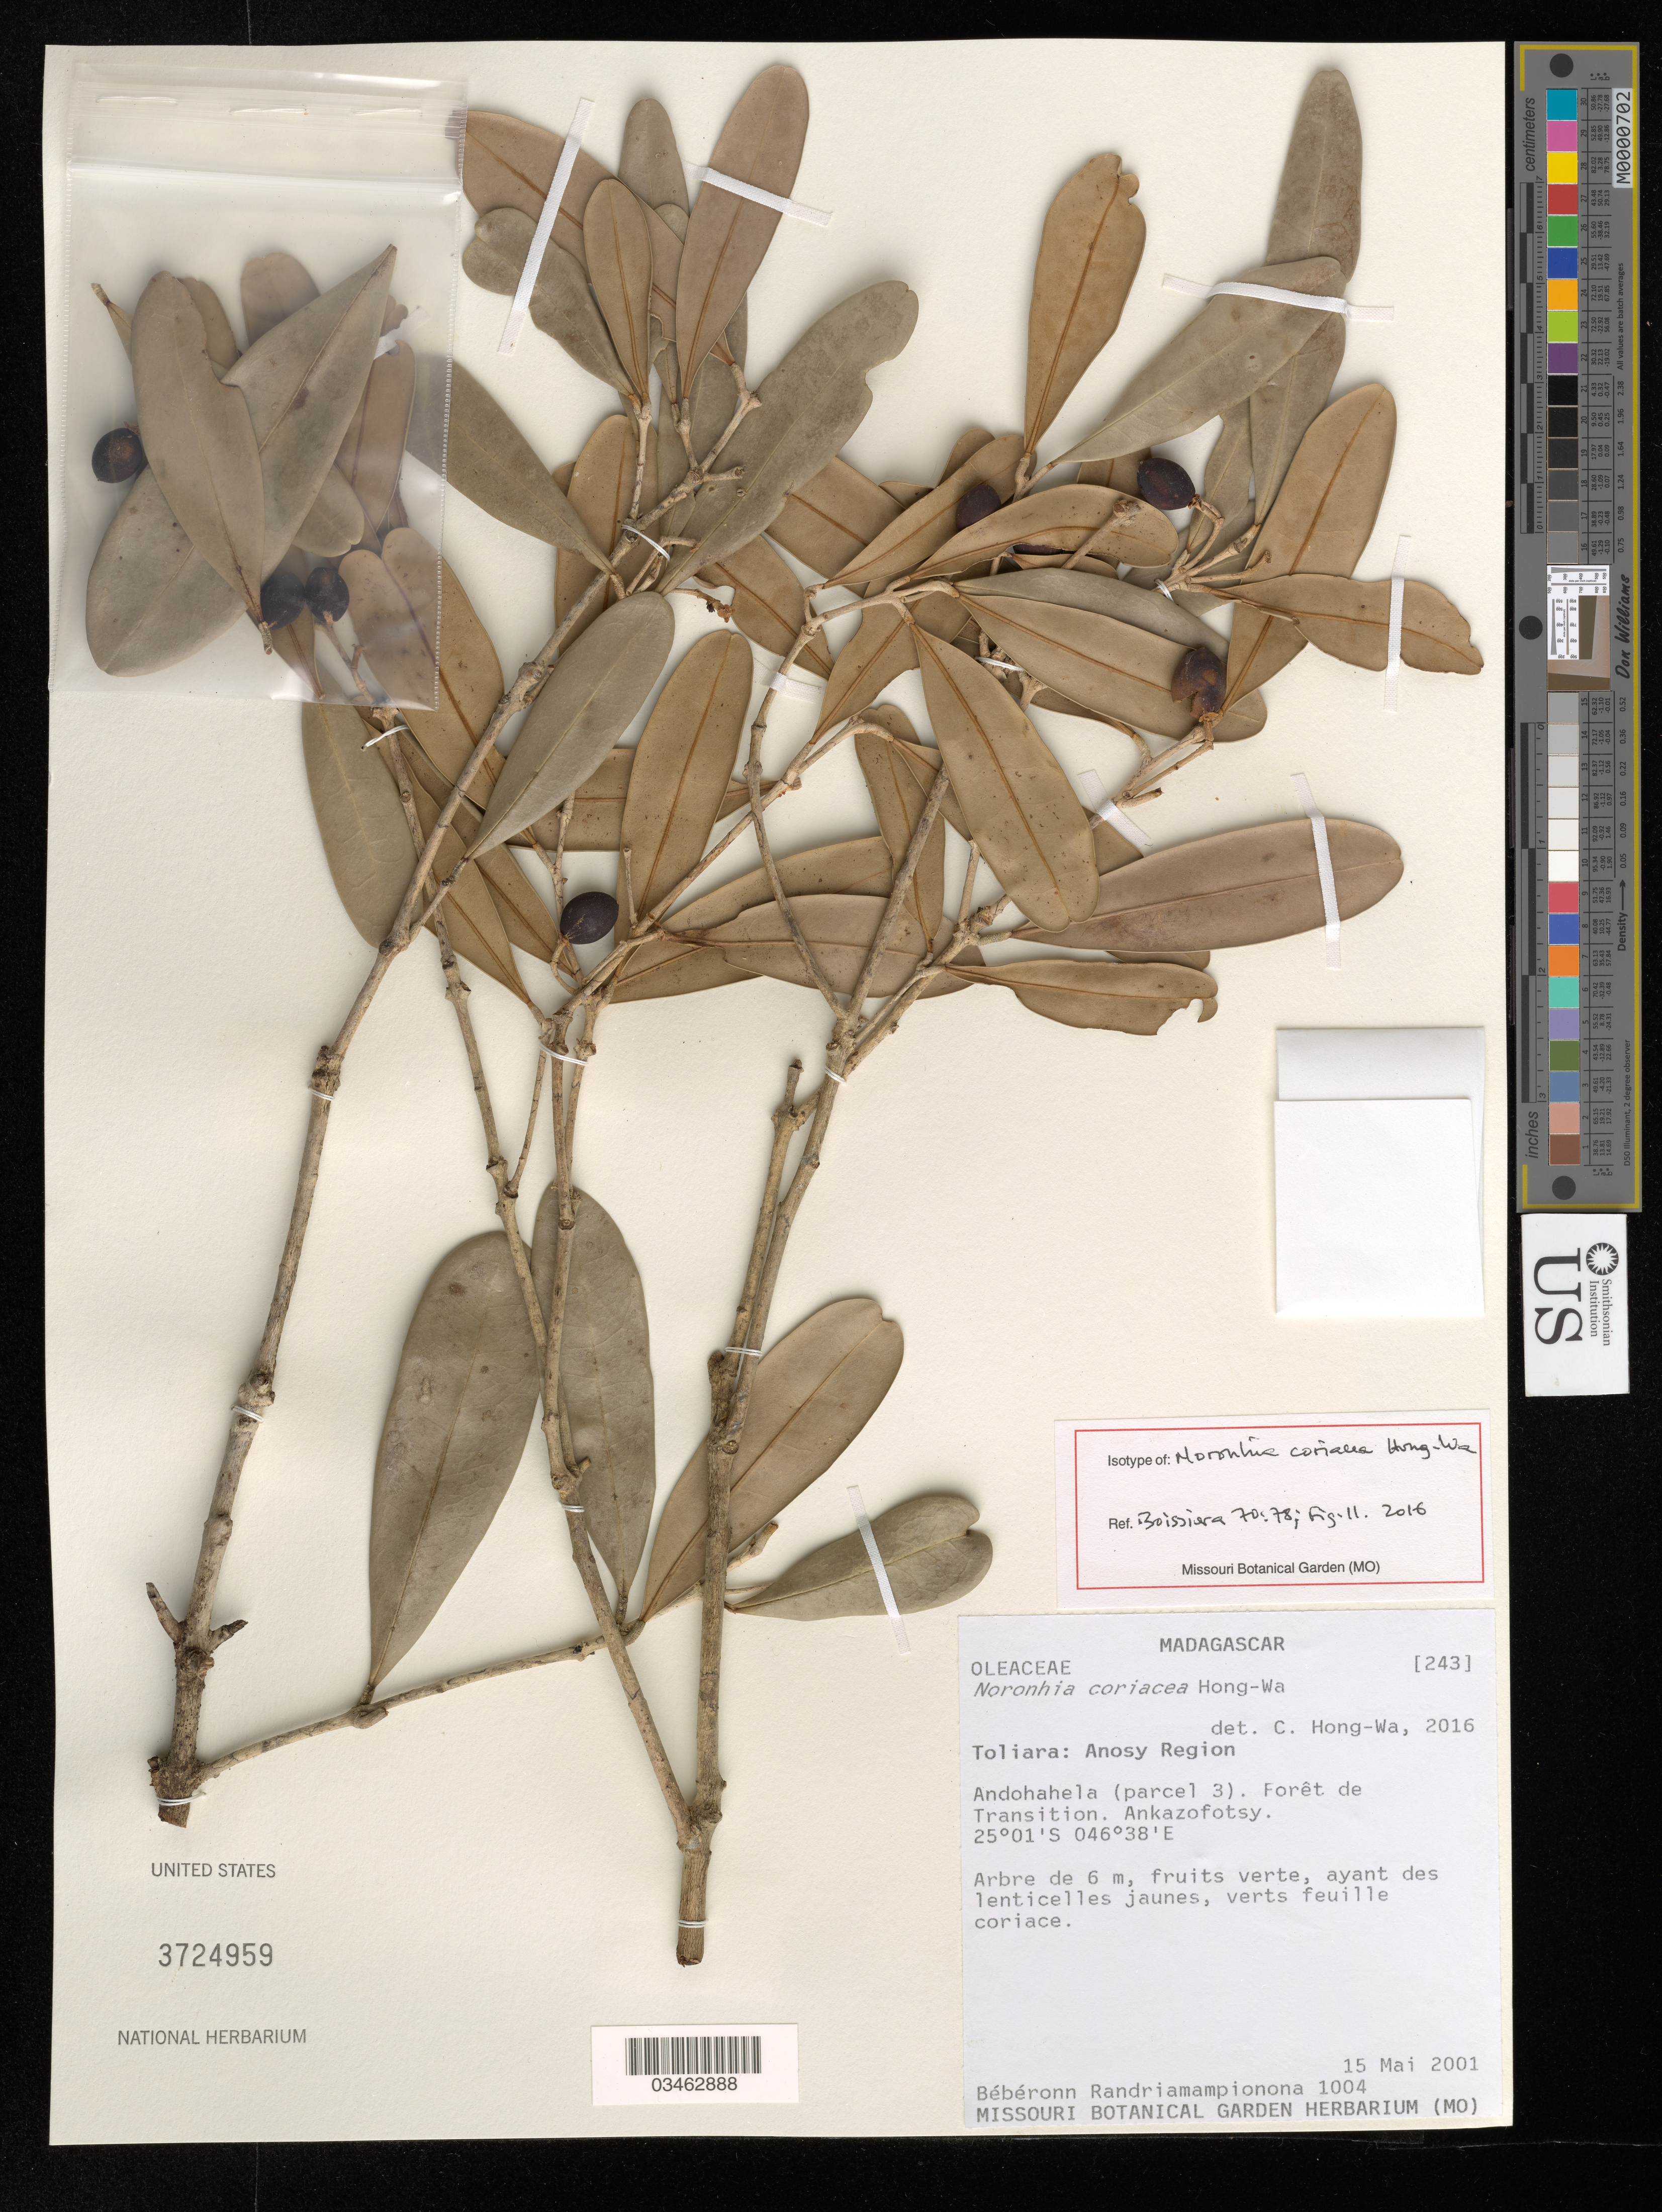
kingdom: Plantae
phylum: Tracheophyta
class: Magnoliopsida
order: Lamiales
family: Oleaceae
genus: Noronhia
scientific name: Noronhia coriacea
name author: Hong-Wa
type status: Isotype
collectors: B. Randriamampionona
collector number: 1004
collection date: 2001-05-15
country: Madagascar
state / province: Anosy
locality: Anosy Region. Andohahela (parcel 3). Foret de Transition. Ankazofotsy.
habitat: Forêt de Transition.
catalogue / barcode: US 3724959